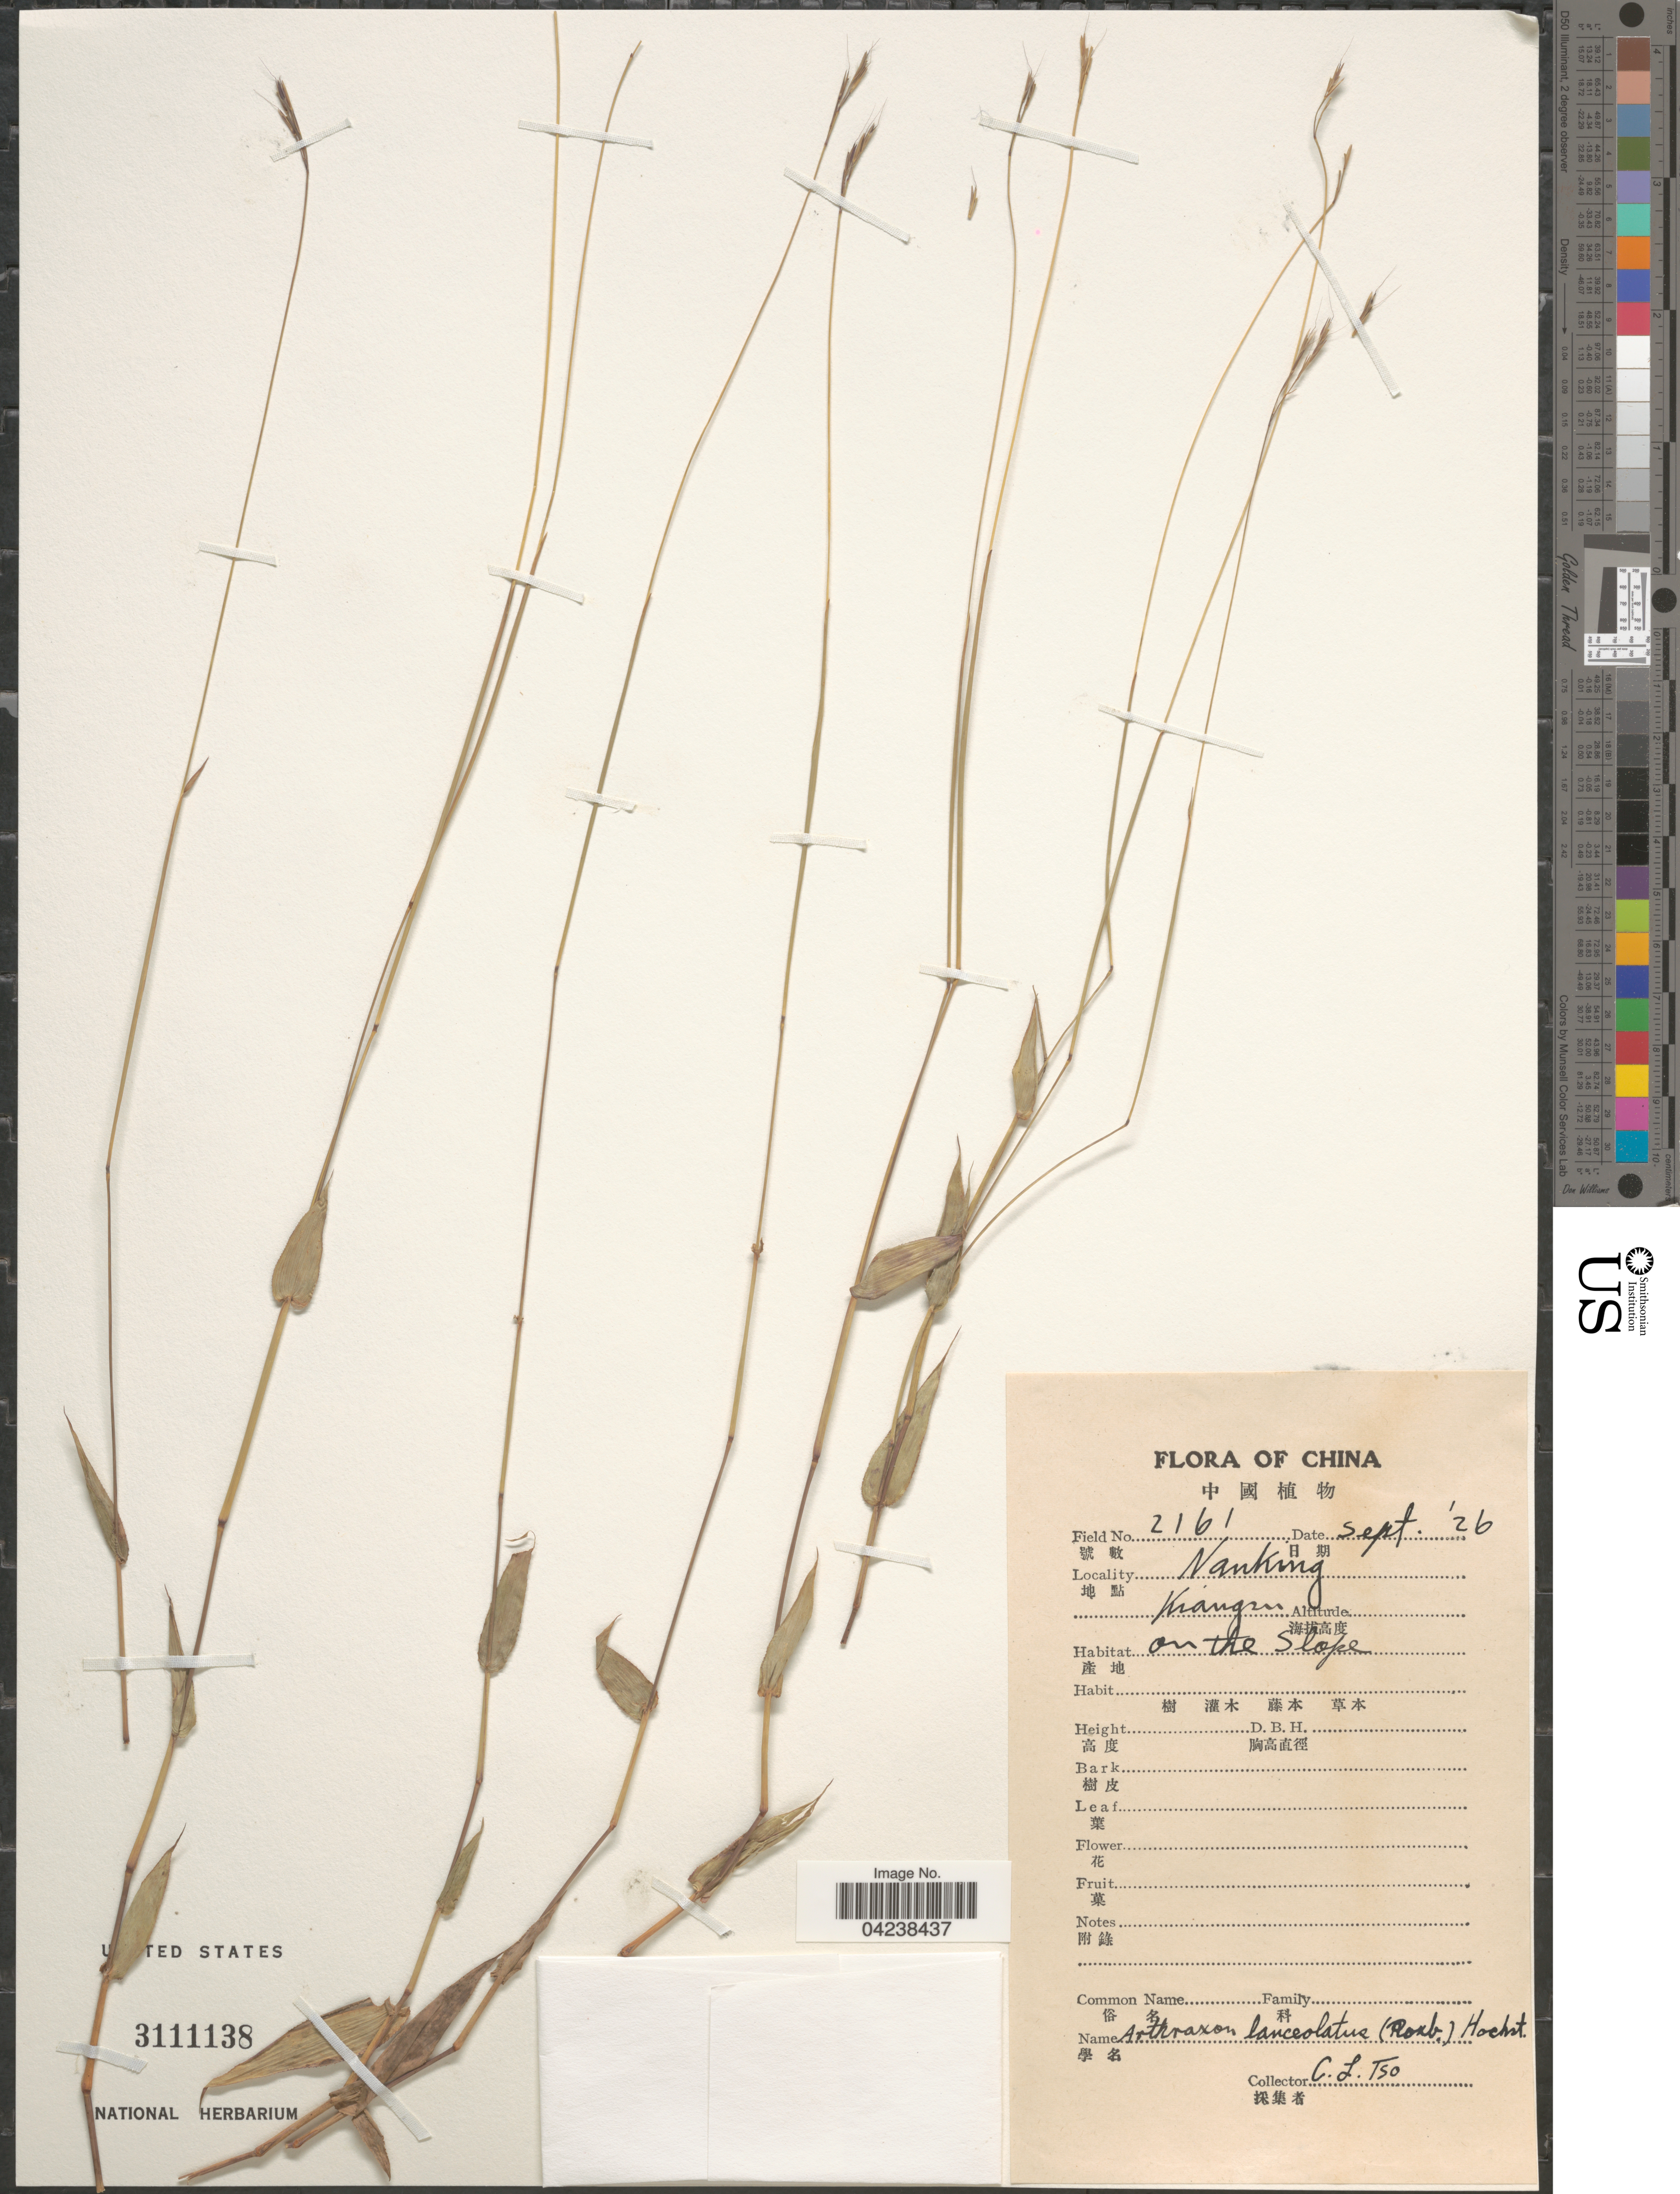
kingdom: Plantae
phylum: Tracheophyta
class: Liliopsida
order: Poales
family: Poaceae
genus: Arthraxon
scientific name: Arthraxon lanceolatus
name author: (Roxb.) Hochst.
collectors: C. Tso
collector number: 2161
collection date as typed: Transcribed d/m/y: /9/26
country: China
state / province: Jiangsu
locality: Nanking. Kiangsu. On the slope.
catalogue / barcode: US 3111138